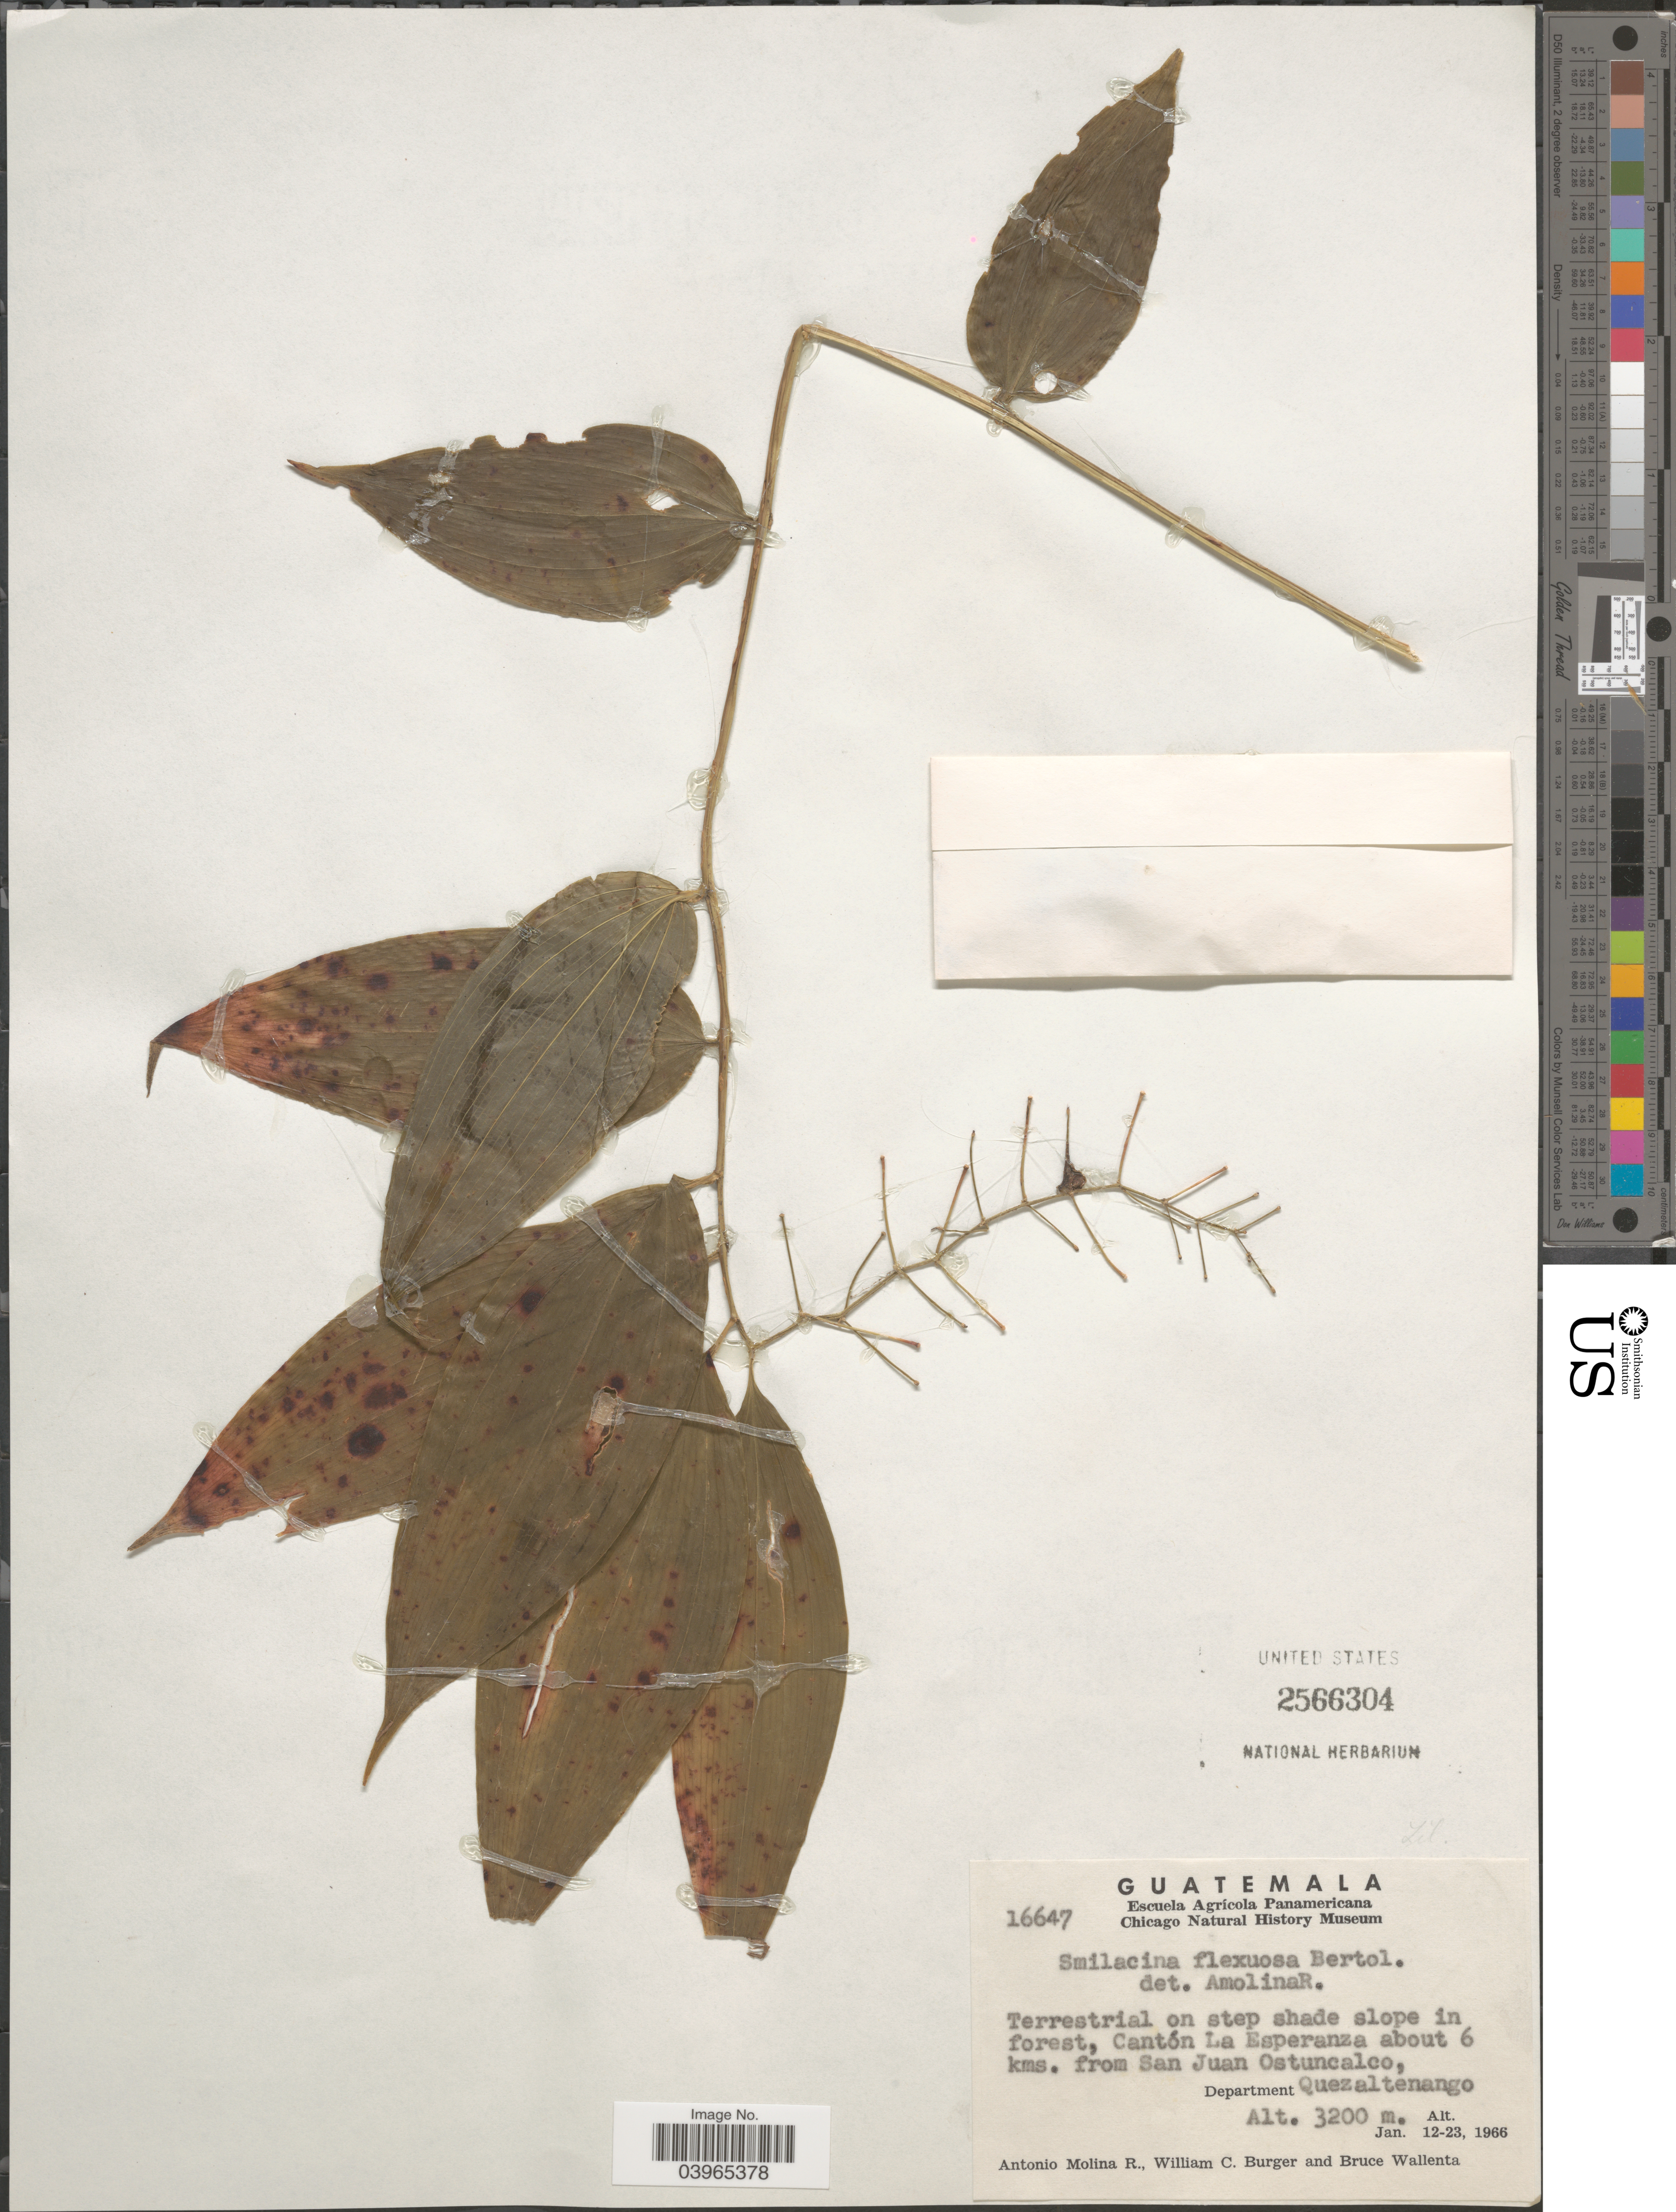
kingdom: Plantae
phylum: Tracheophyta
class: Liliopsida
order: Asparagales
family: Asparagaceae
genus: Maianthemum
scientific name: Maianthemum flexuosum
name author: (Bertol.) LaFrankie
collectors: A. Molina R., W. Burger & B. Wallenta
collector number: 16647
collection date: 1966-01-12/1966-01-23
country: Guatemala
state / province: Quetzaltenango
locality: Cantón La Esperanza about 6 kms. from San Juan Ostuncalco, Department Quezaltenango.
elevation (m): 3200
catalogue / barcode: US 2566304